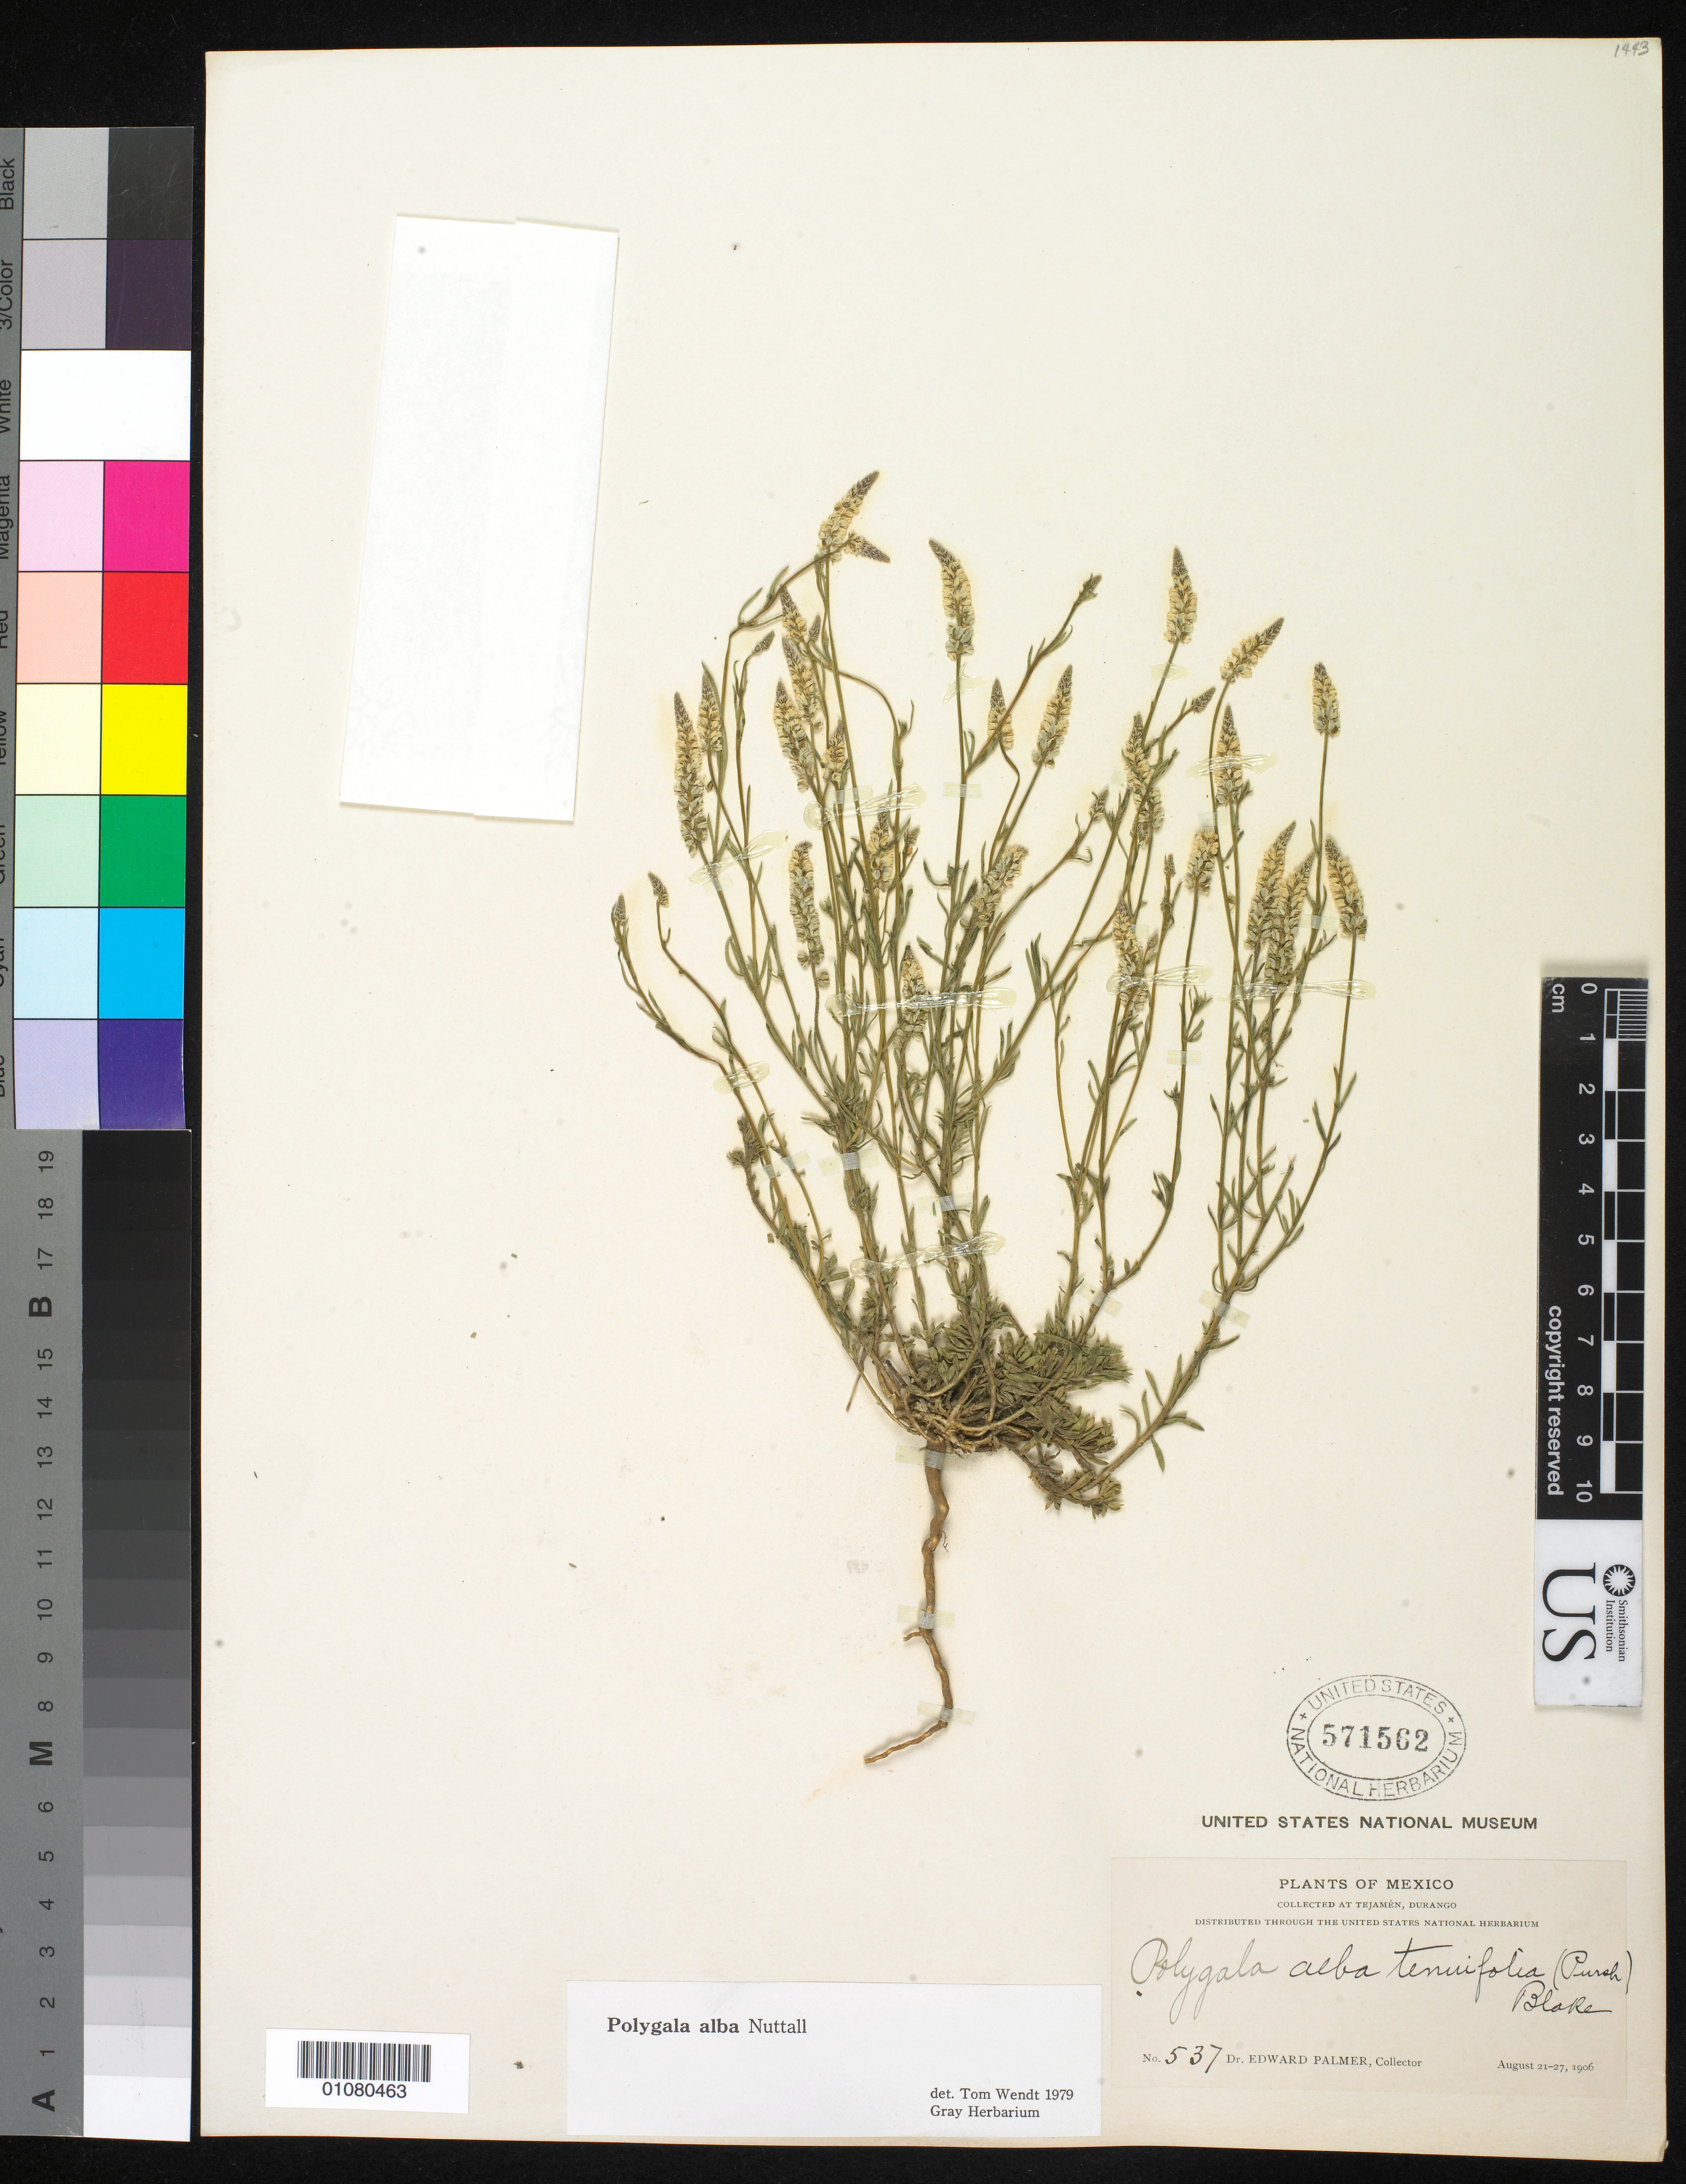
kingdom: Plantae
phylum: Tracheophyta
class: Magnoliopsida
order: Fabales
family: Polygalaceae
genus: Polygala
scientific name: Polygala alba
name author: Nutt.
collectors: E. Palmer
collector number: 537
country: Mexico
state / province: Durango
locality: Tejamen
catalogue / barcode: US 571562